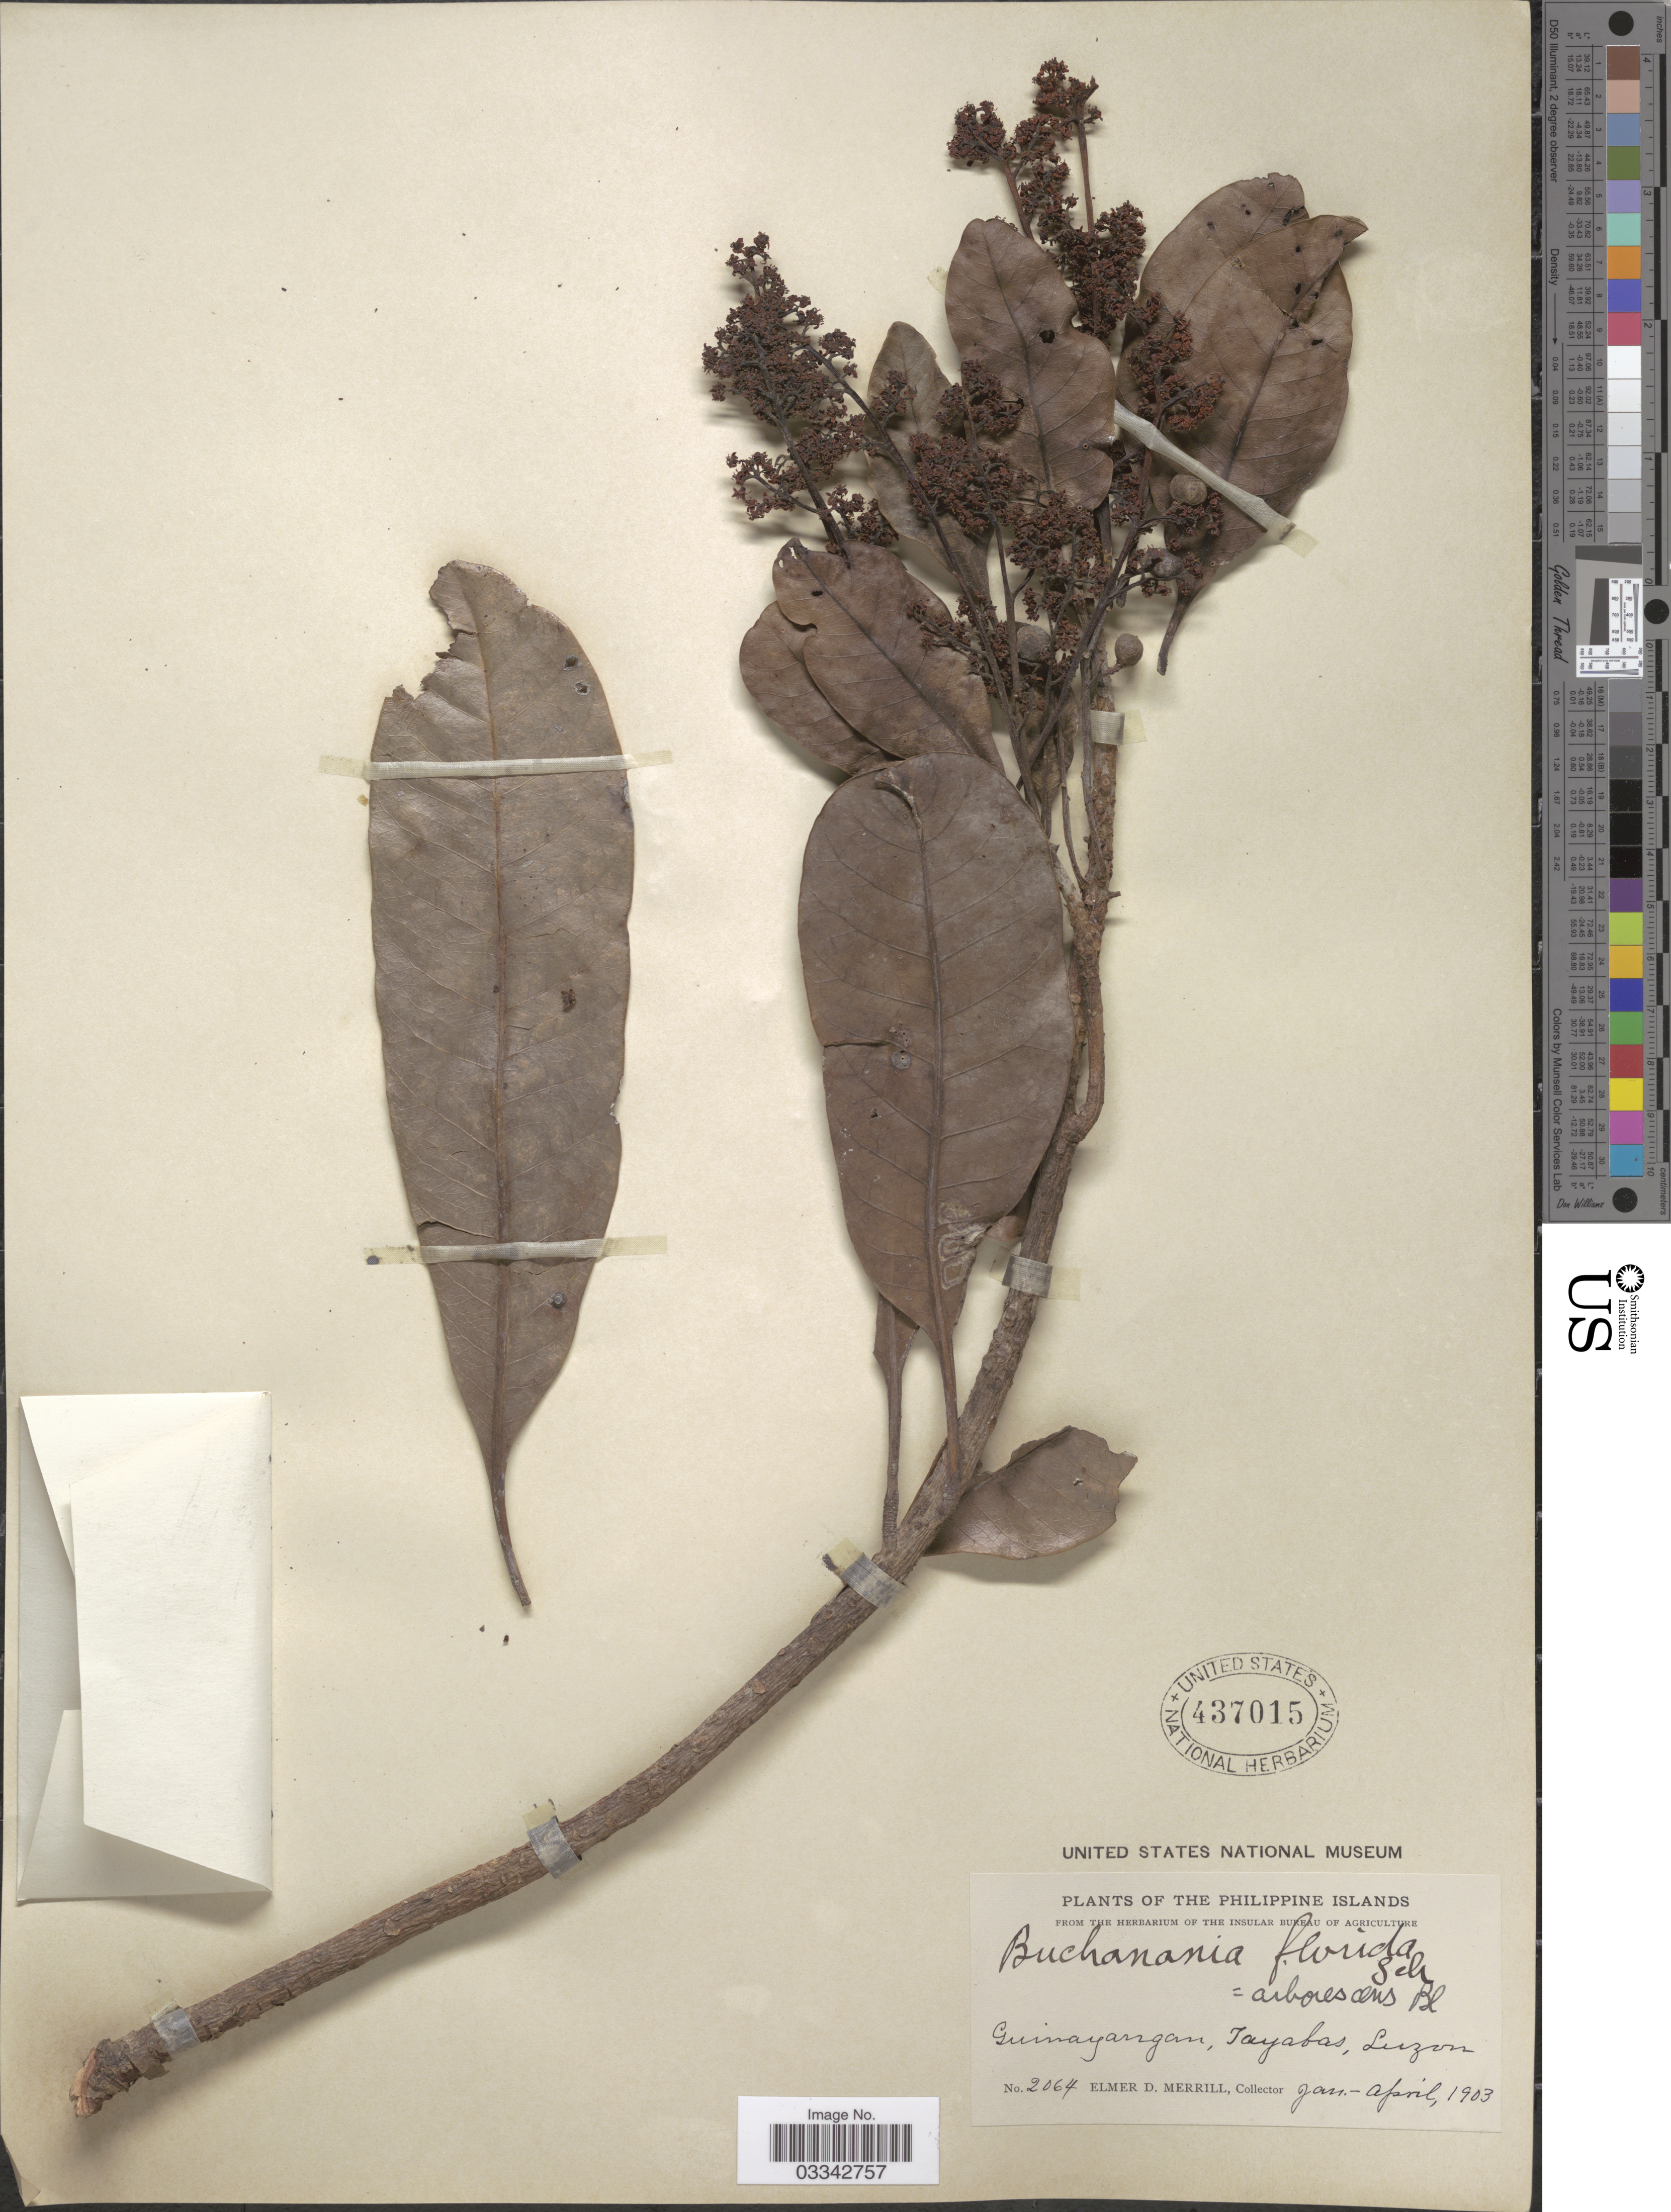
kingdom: Plantae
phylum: Tracheophyta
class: Magnoliopsida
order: Sapindales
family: Anacardiaceae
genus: Buchanania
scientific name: Buchanania arborescens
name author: (Blume) Blume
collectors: E. D. Merrill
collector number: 2064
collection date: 1903-01/1903-04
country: Philippines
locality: The Philippine Islands. Guinayangan, Tayabas, Luzon.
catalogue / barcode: US 437015